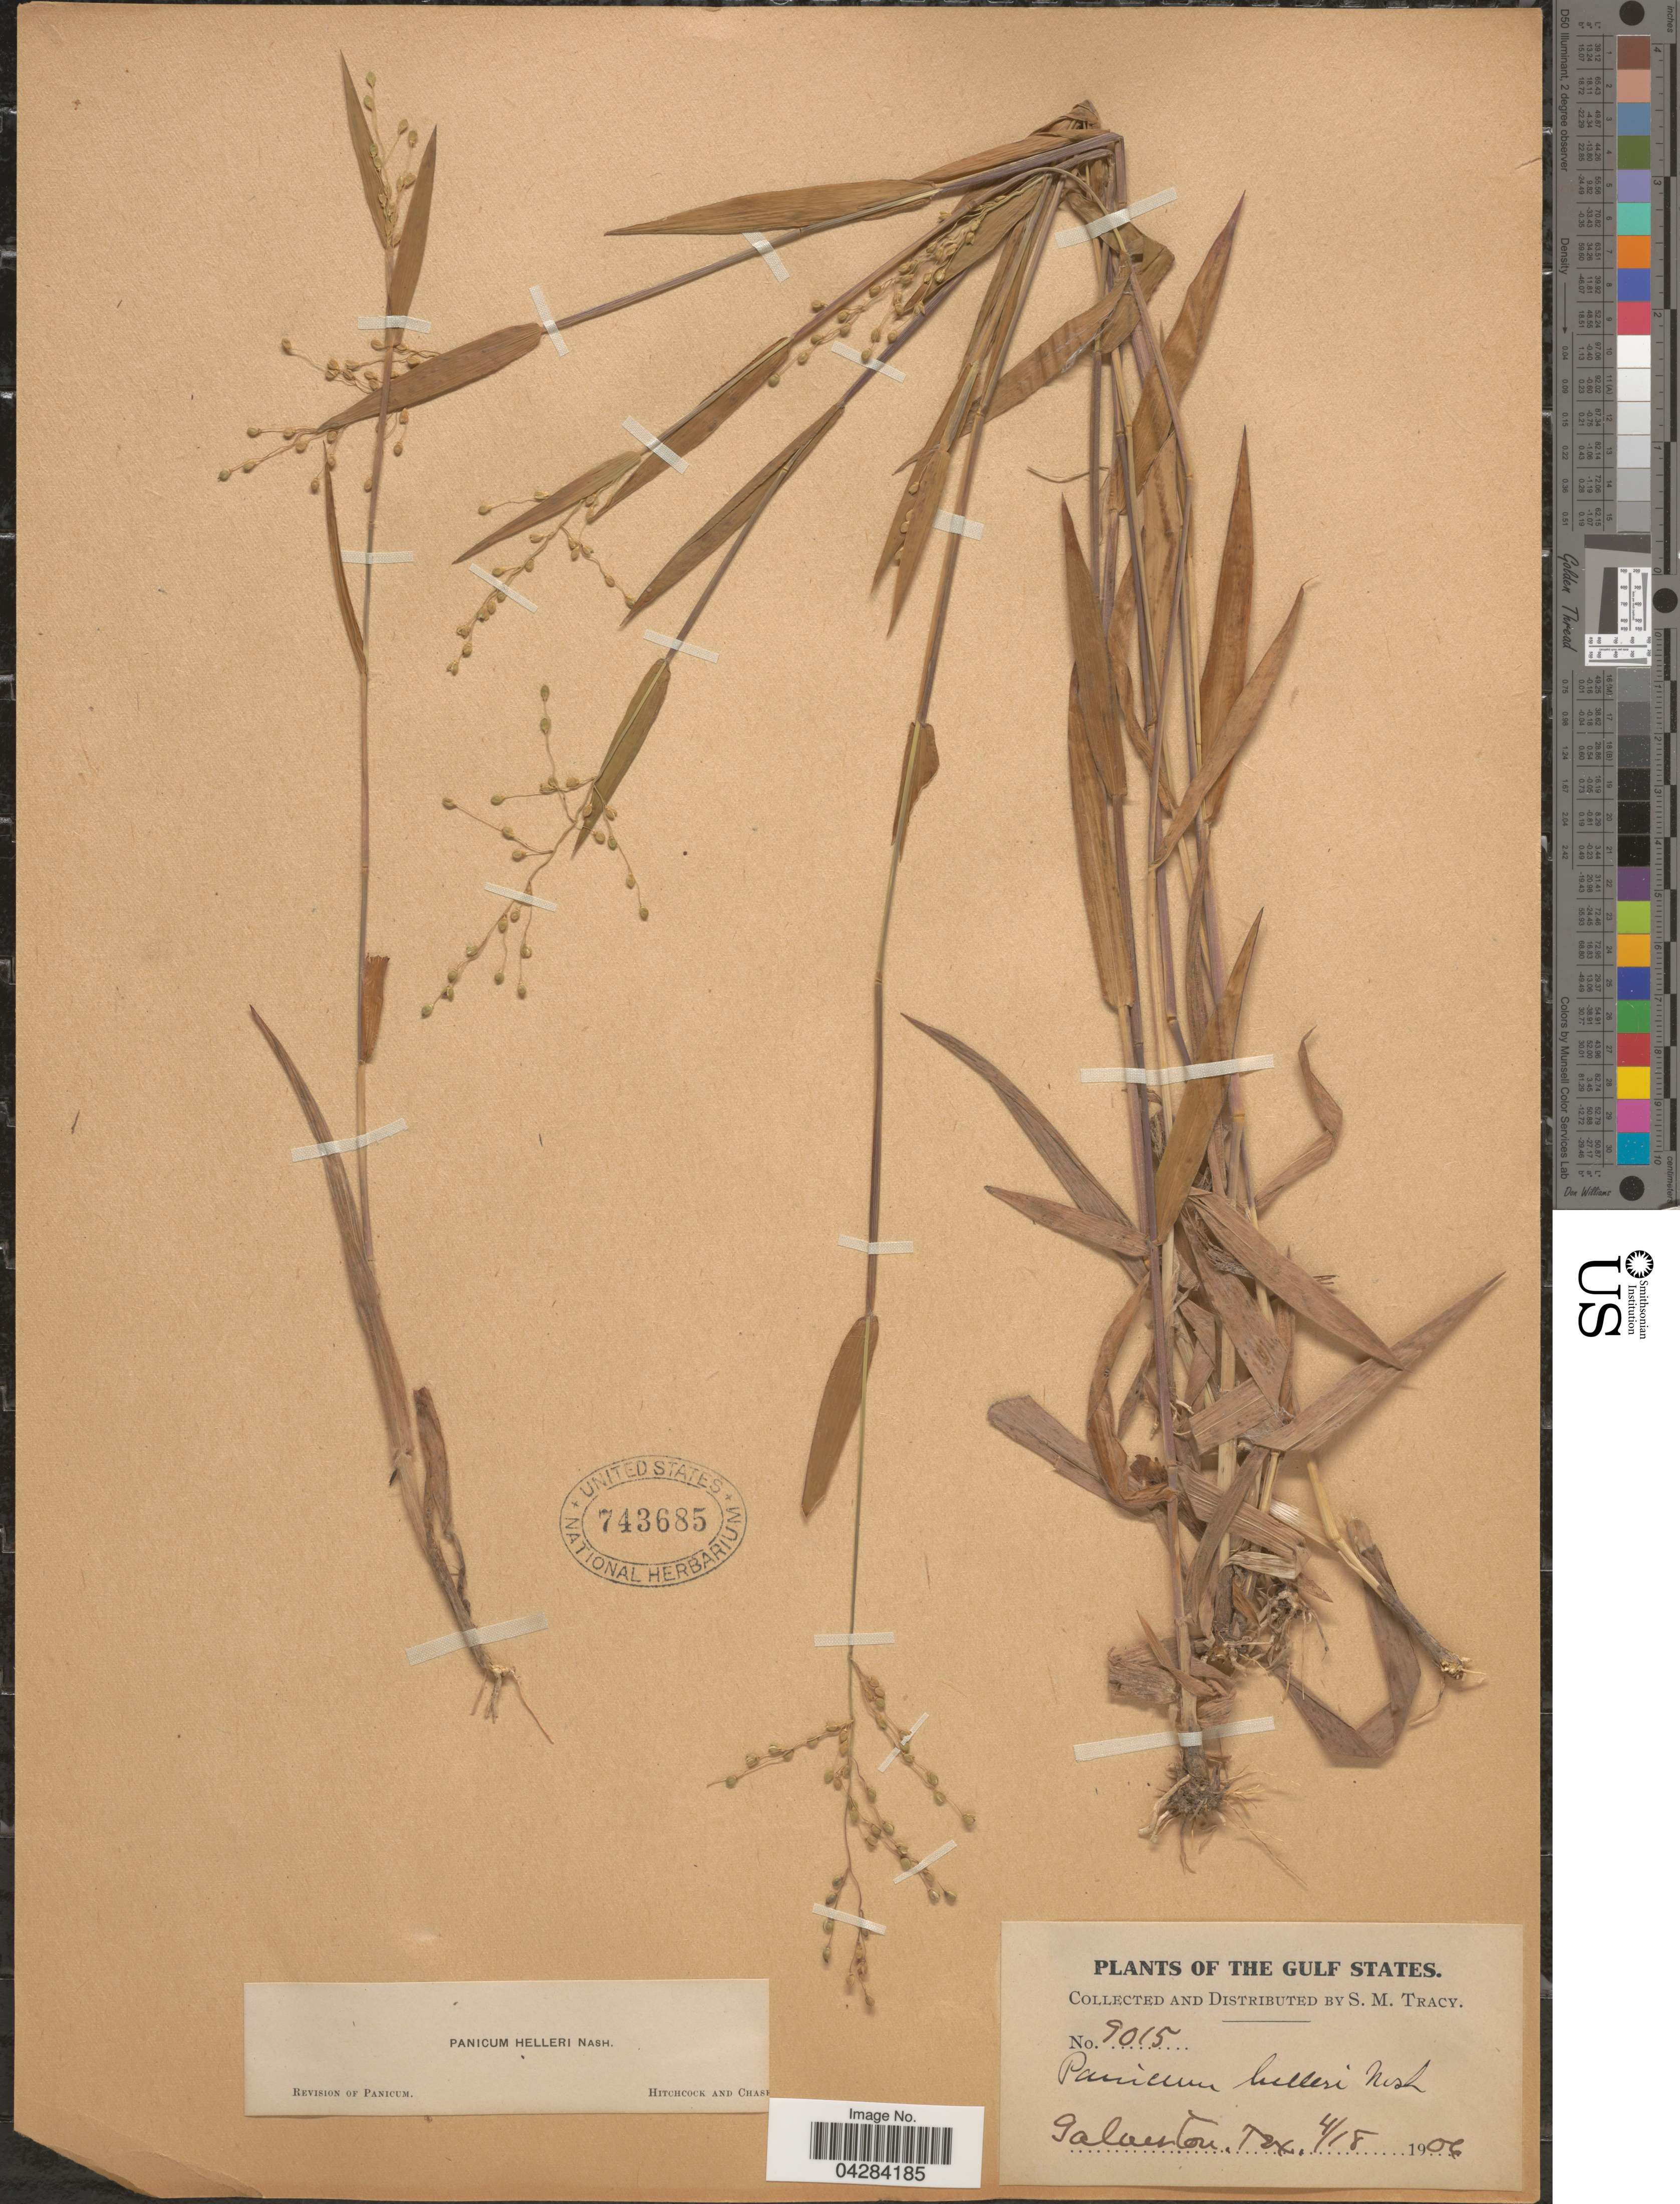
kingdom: Plantae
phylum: Tracheophyta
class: Liliopsida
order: Poales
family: Poaceae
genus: Dichanthelium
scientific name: Dichanthelium oligosanthes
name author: (Schult.) Gould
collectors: S. M. Tracy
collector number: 9015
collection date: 1906-04-18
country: United States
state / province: Texas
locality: The Gulf States. Galveston.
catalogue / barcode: US 743685